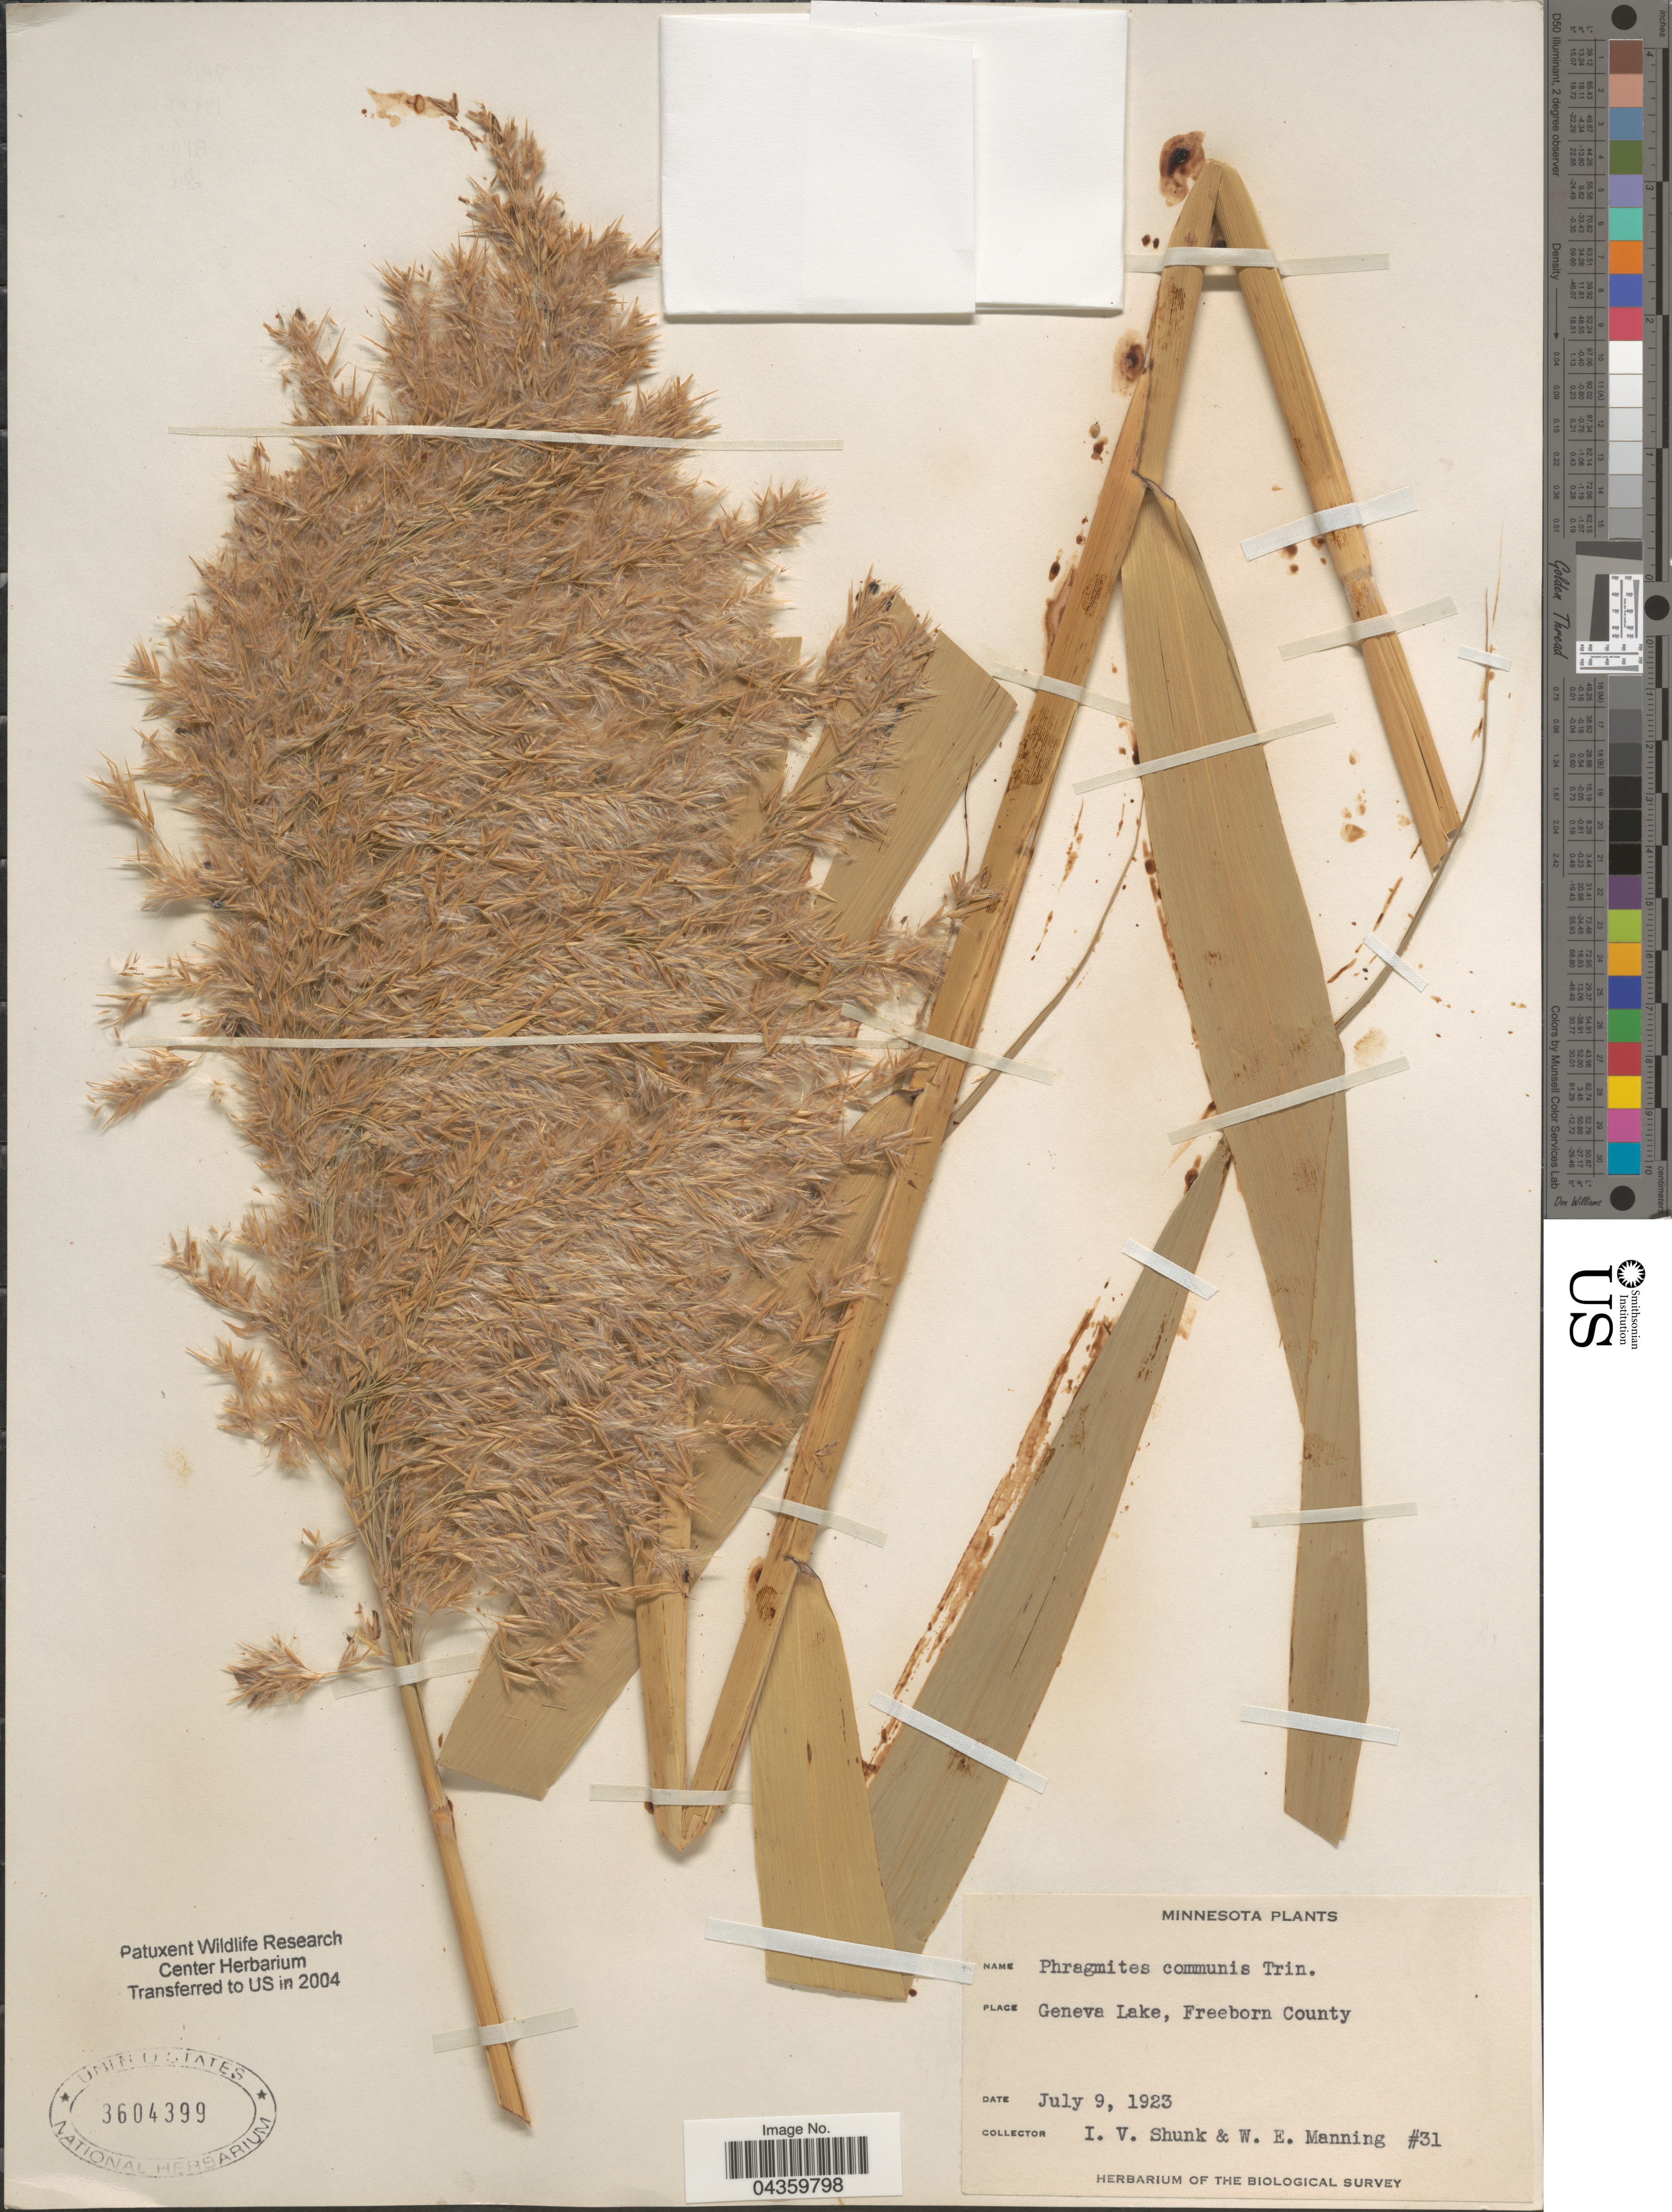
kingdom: Plantae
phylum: Tracheophyta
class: Liliopsida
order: Poales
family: Poaceae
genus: Phragmites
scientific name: Phragmites australis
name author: (Cav.) Trin. ex Steud.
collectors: I. Shunk & W. Manning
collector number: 31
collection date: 1923-07-09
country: United States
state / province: Minnesota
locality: Geneva Lake, Freeborn County. Biological Survey.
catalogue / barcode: US 3604399